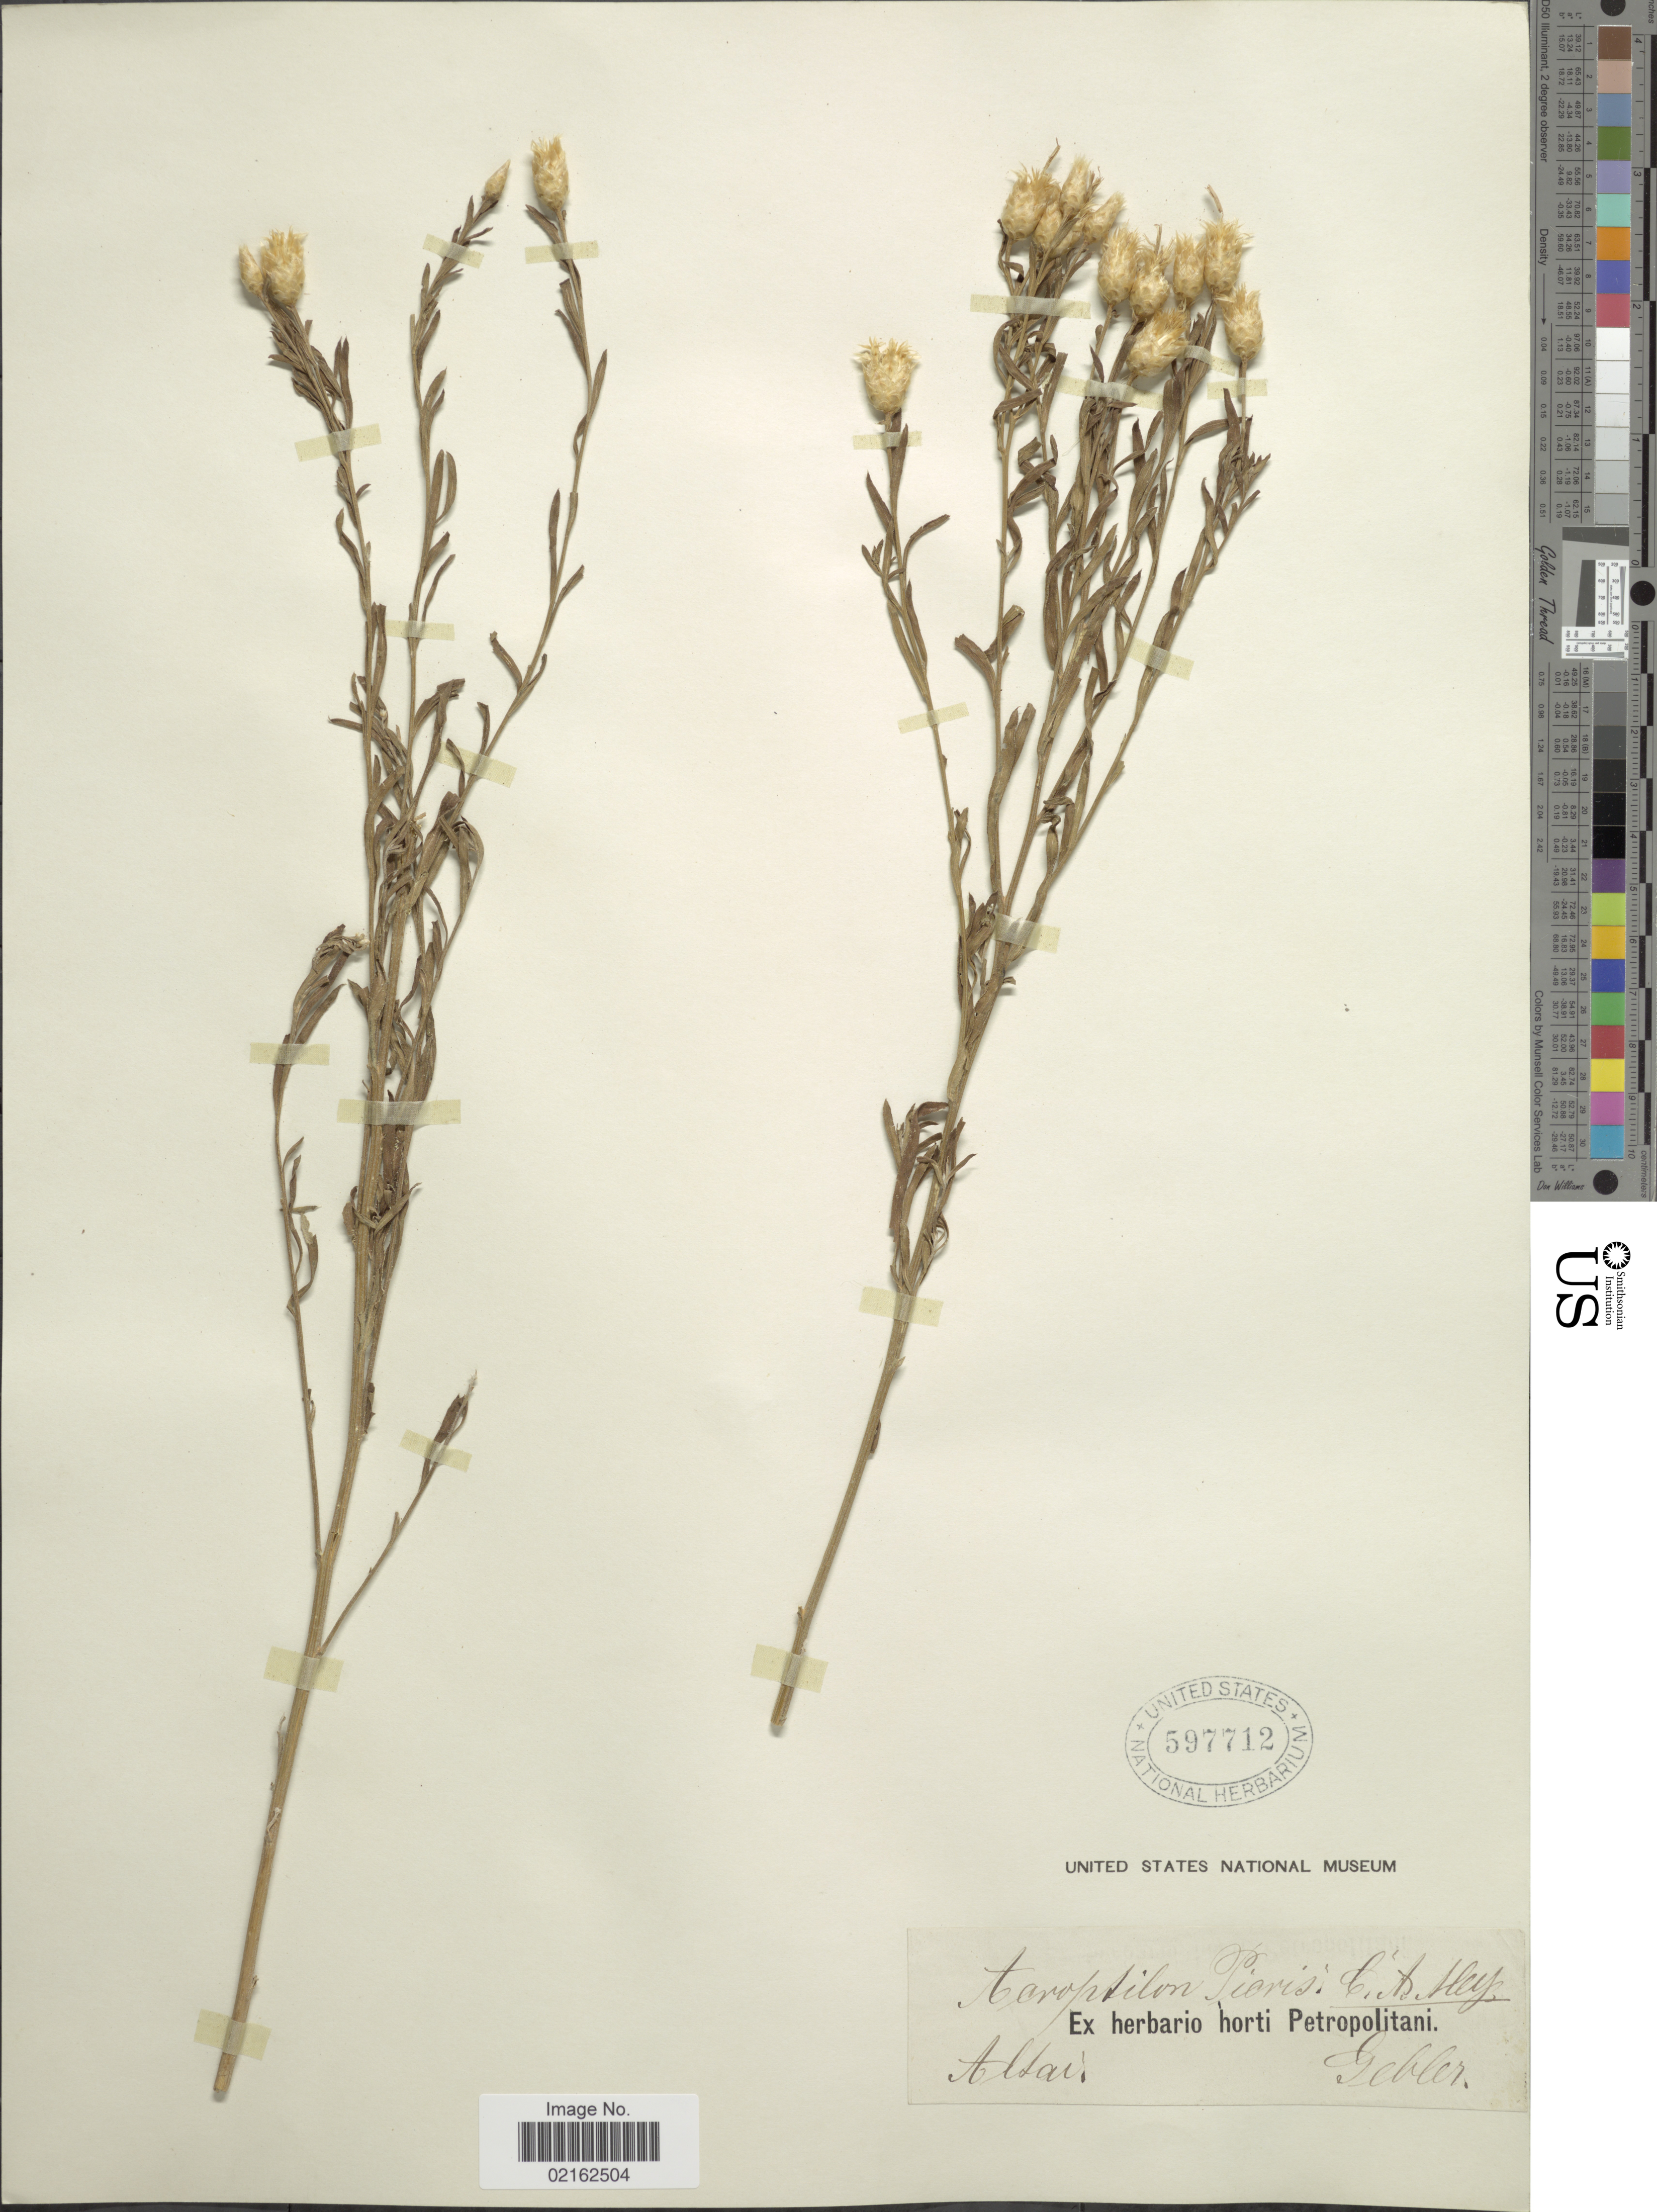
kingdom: Plantae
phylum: Tracheophyta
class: Magnoliopsida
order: Asterales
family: Asteraceae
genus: Acroptilon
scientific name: Acroptilon repens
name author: (L.) DC.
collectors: Gebler, --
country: Russian Federation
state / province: Altai Republic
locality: Altai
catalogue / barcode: US 597712